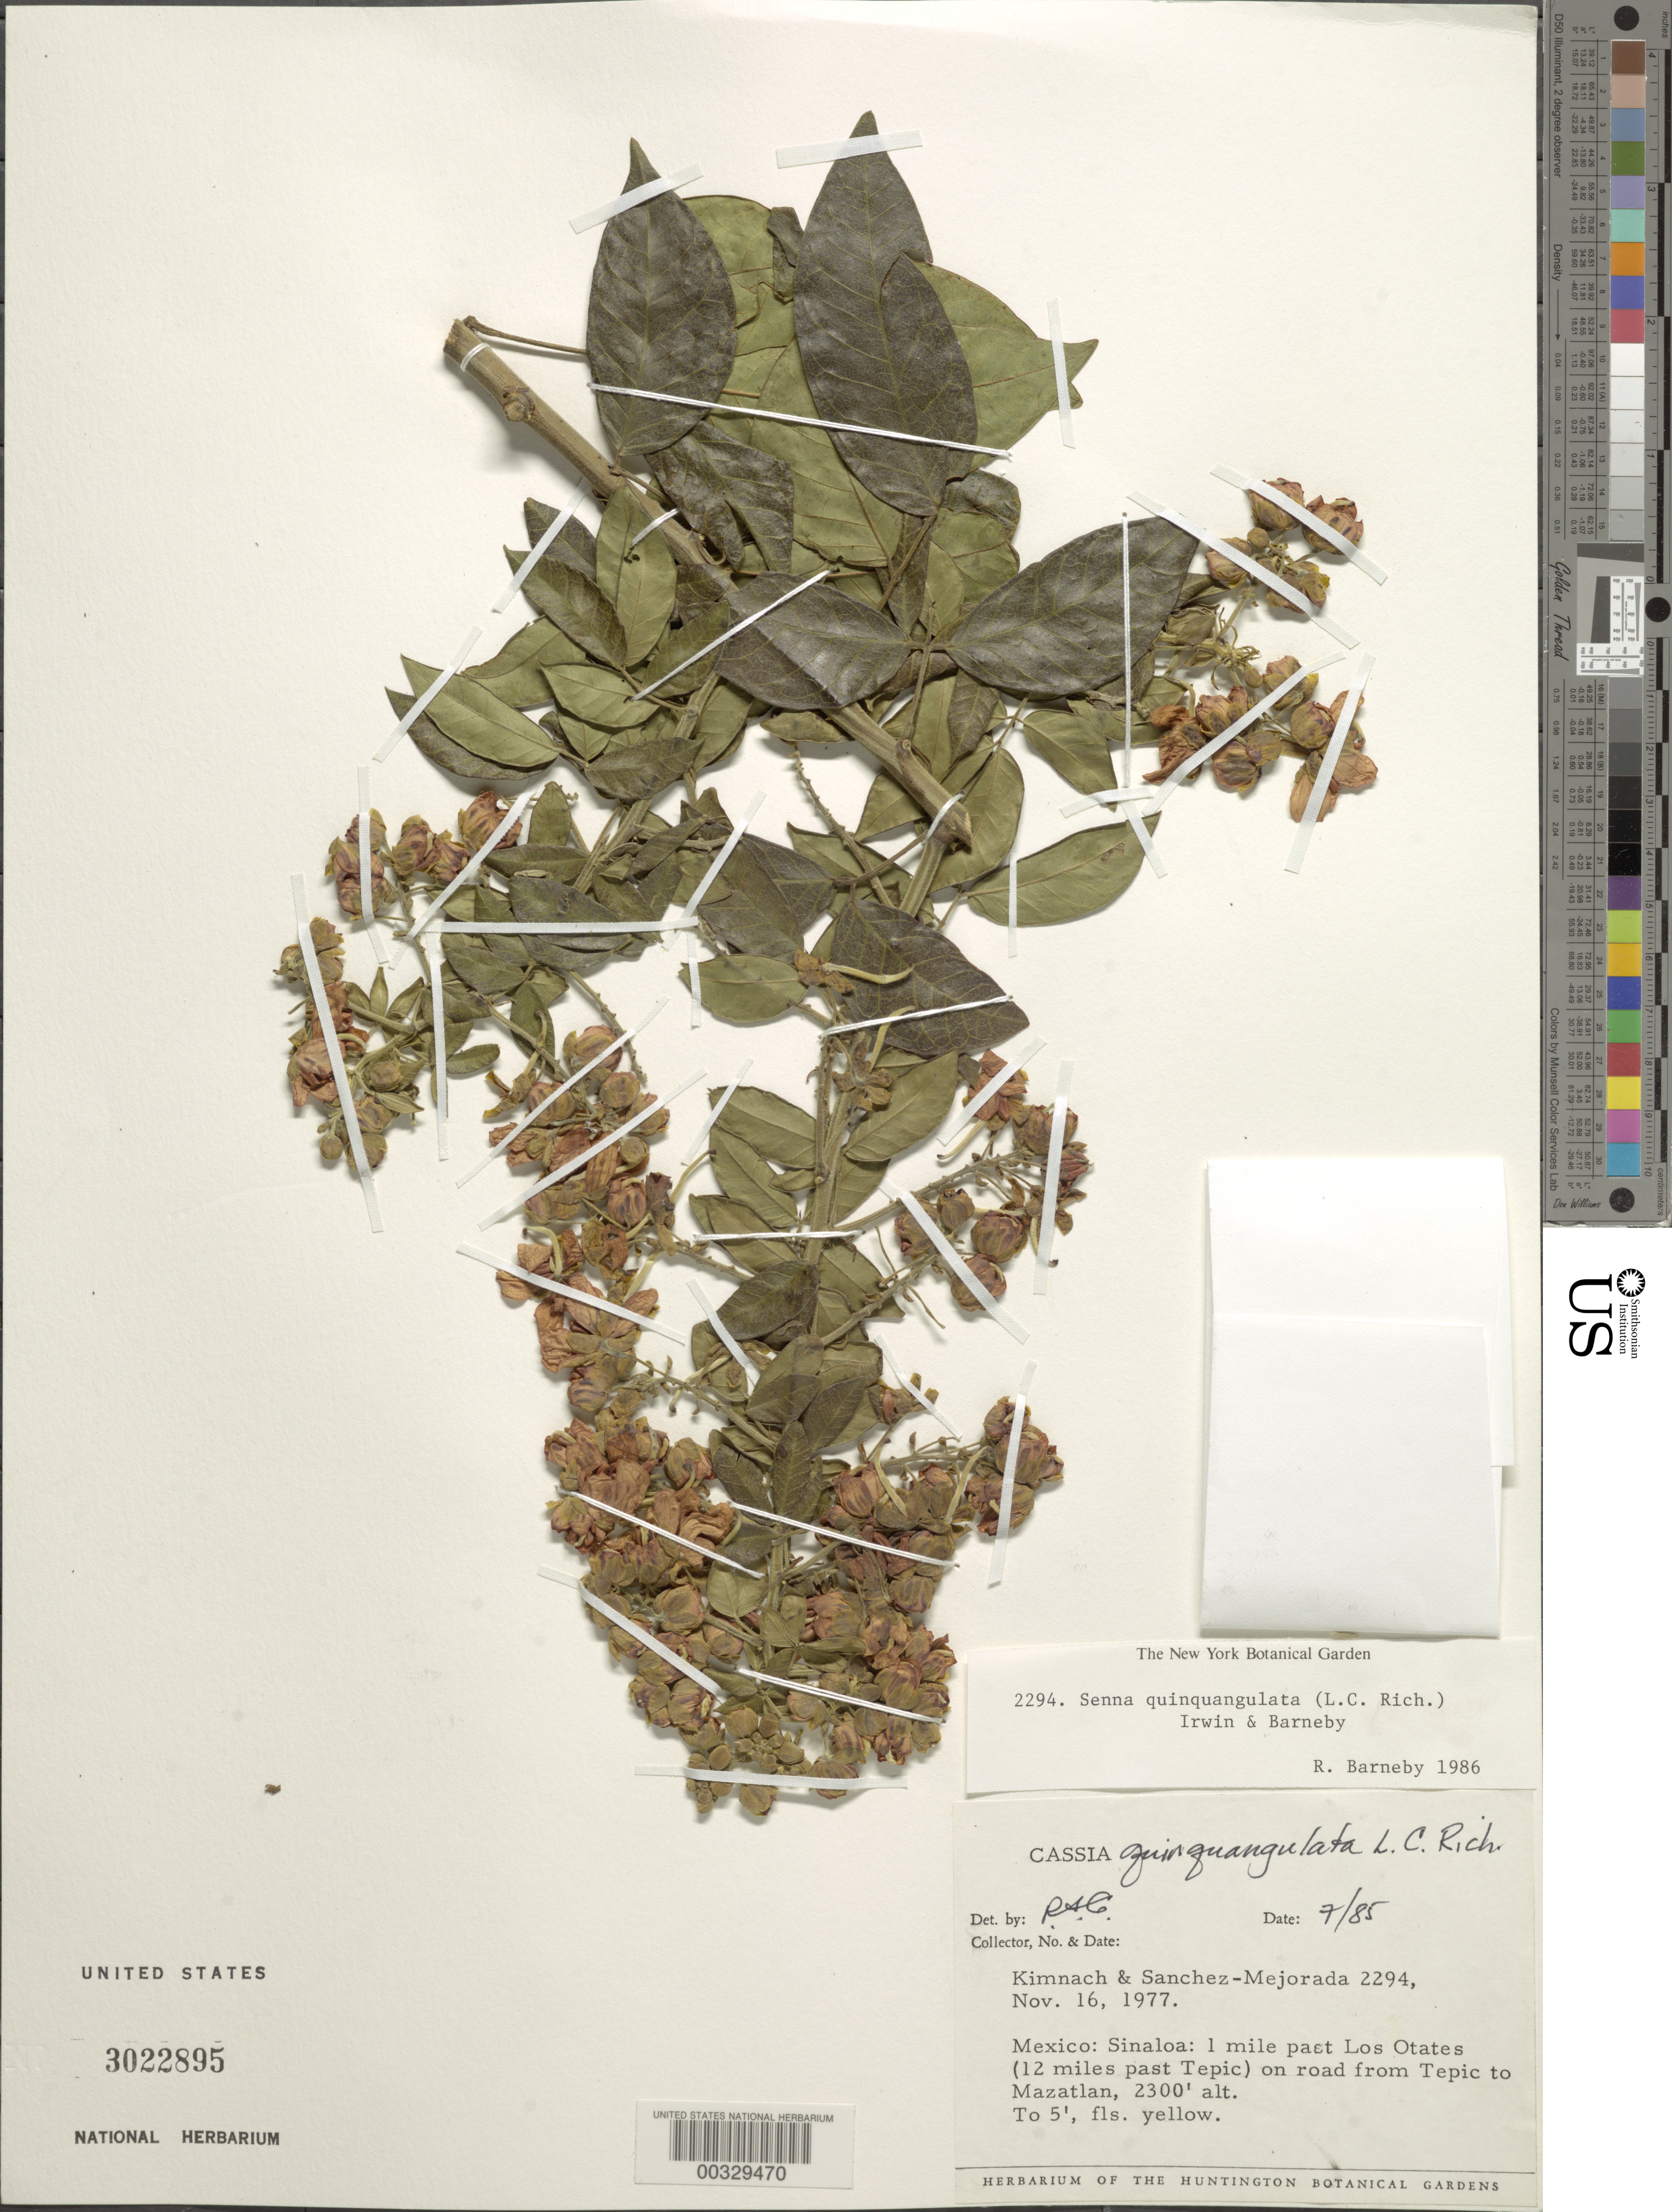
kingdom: Plantae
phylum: Tracheophyta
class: Magnoliopsida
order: Fabales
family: Fabaceae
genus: Senna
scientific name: Senna quinquangulata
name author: (Rich.) H.S. Irwin & Barneby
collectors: M. W. Kimnach & H. Sánchez-Mejorada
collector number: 2294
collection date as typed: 16 Nov 1977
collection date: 1977-11-16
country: Mexico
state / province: Sinaloa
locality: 1 mi past Lost Otates (12 mi past Tepic) on road from Tepic to Mazatlan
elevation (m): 2300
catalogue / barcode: US 3022895